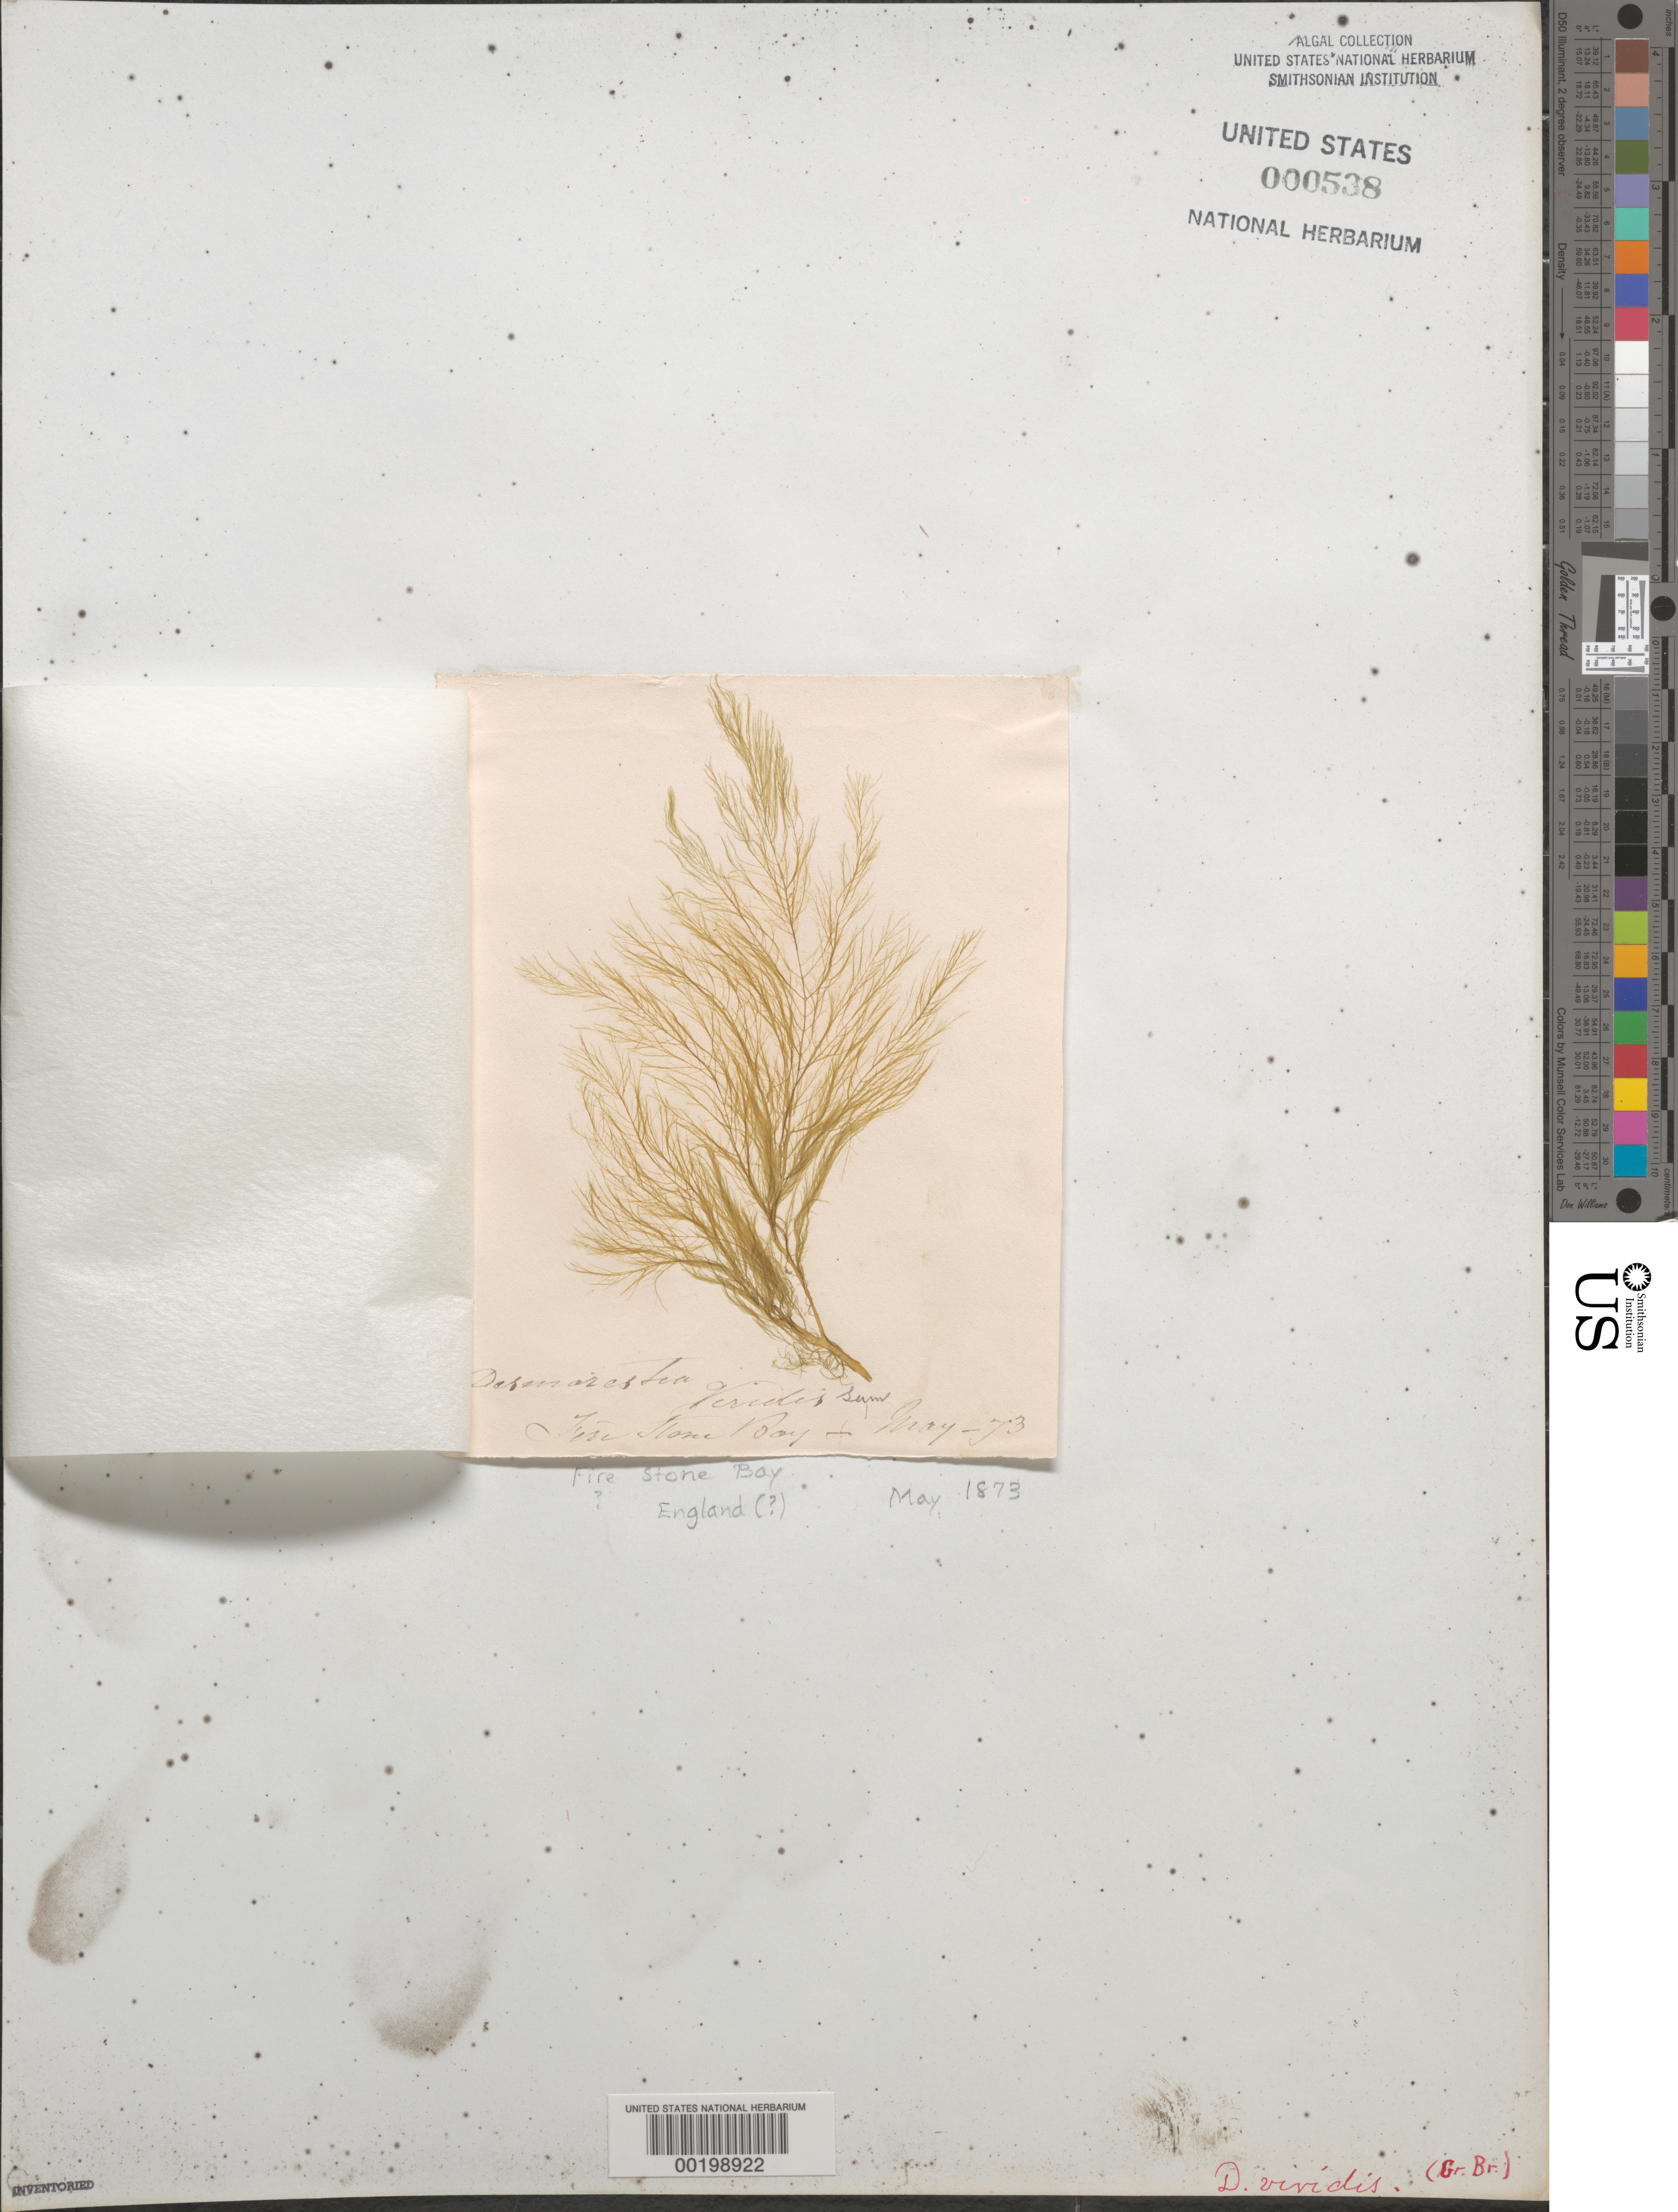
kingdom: Chromista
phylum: Ochrophyta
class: Phaeophyceae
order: Desmarestiales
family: Desmarestiaceae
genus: Desmarestia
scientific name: Desmarestia viridis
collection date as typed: May 1873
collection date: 1873-05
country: United Kingdom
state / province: England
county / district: Devon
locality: Fire Stone Bay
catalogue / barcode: US 538